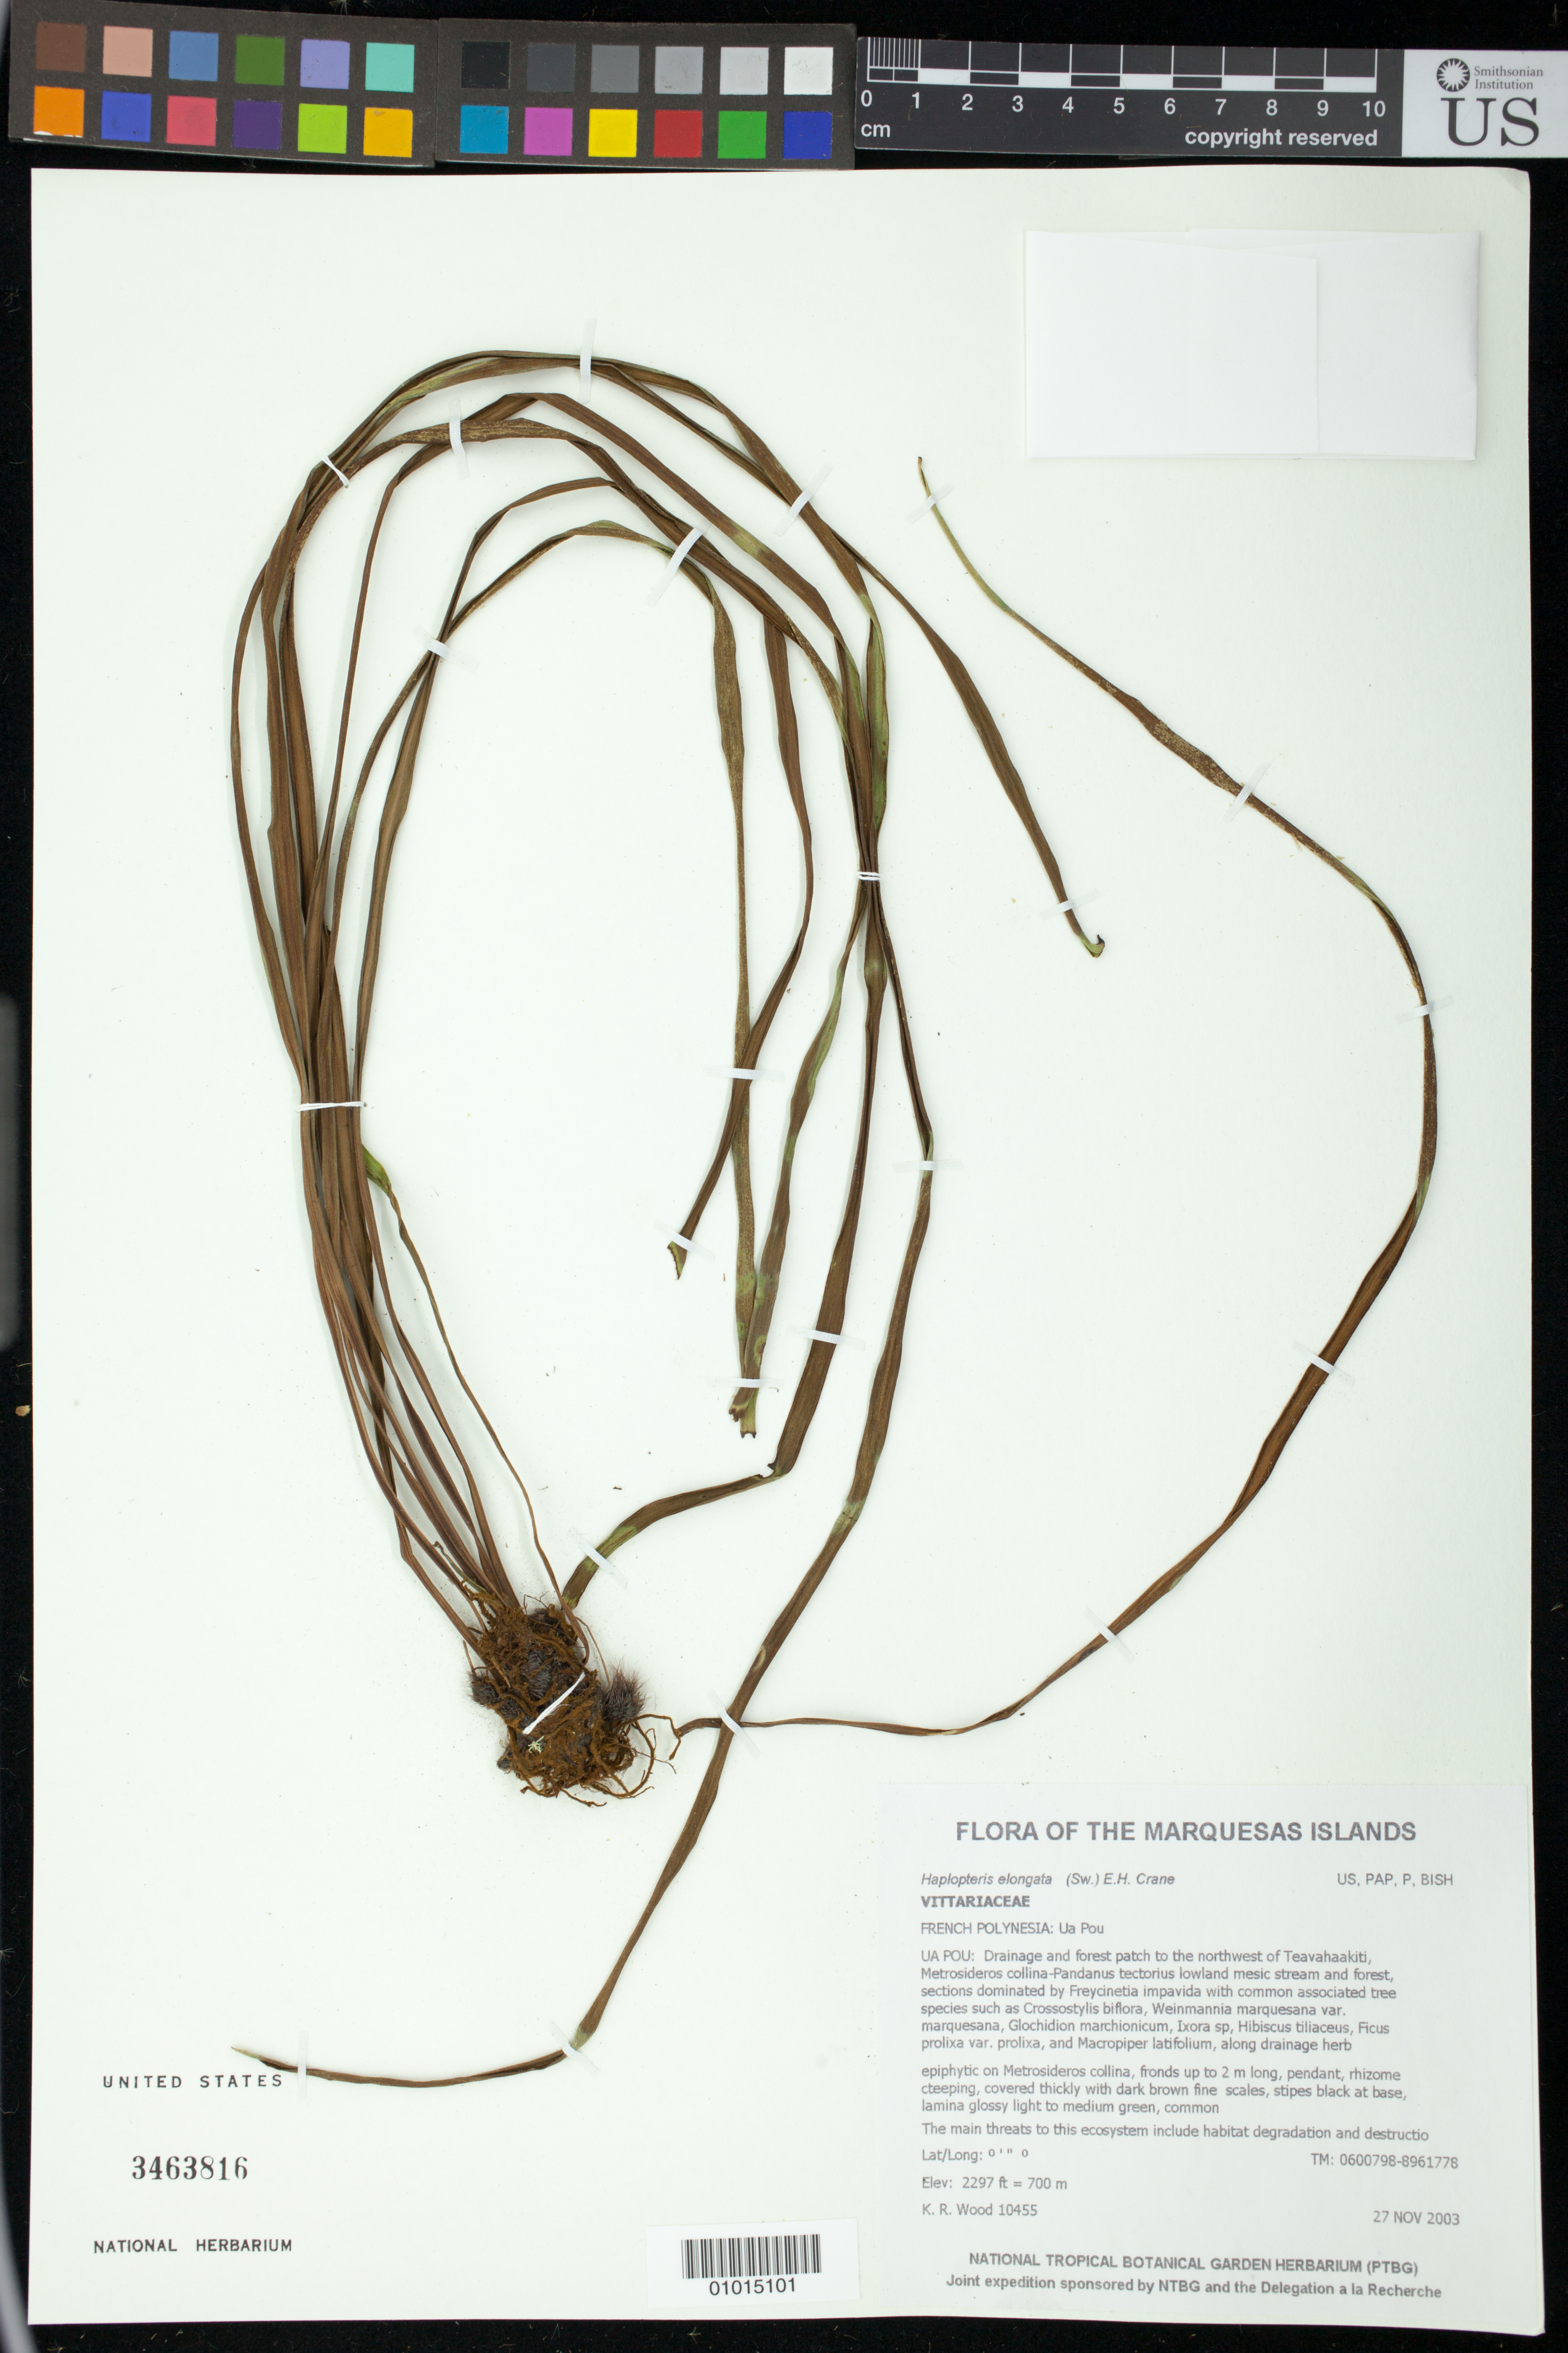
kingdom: Plantae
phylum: Tracheophyta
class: Polypodiopsida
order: Polypodiales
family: Pteridaceae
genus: Haplopteris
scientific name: Haplopteris elongata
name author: (Sw.) Crane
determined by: Lorence, David H., (PTBG), National Tropical Botanical Garden (UNITED STATES)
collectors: K. R. Wood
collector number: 10455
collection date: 2003-11-27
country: French Polynesia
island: Ua Pou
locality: Drainage and forest patch to the northwest of Teavahaakiti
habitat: Metrosideros collina - Pandanus tectorius lowland mesic stream and forest, sections dominated by Freycinetia impavida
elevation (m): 700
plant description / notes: Habitat degradation and destruction by feral pigs, catastrophic extinction through environmental events, predation by rats [Rattus exulans] that eat seeds, competition with non-native plant taxa such as Ageratum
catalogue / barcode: US 3463816